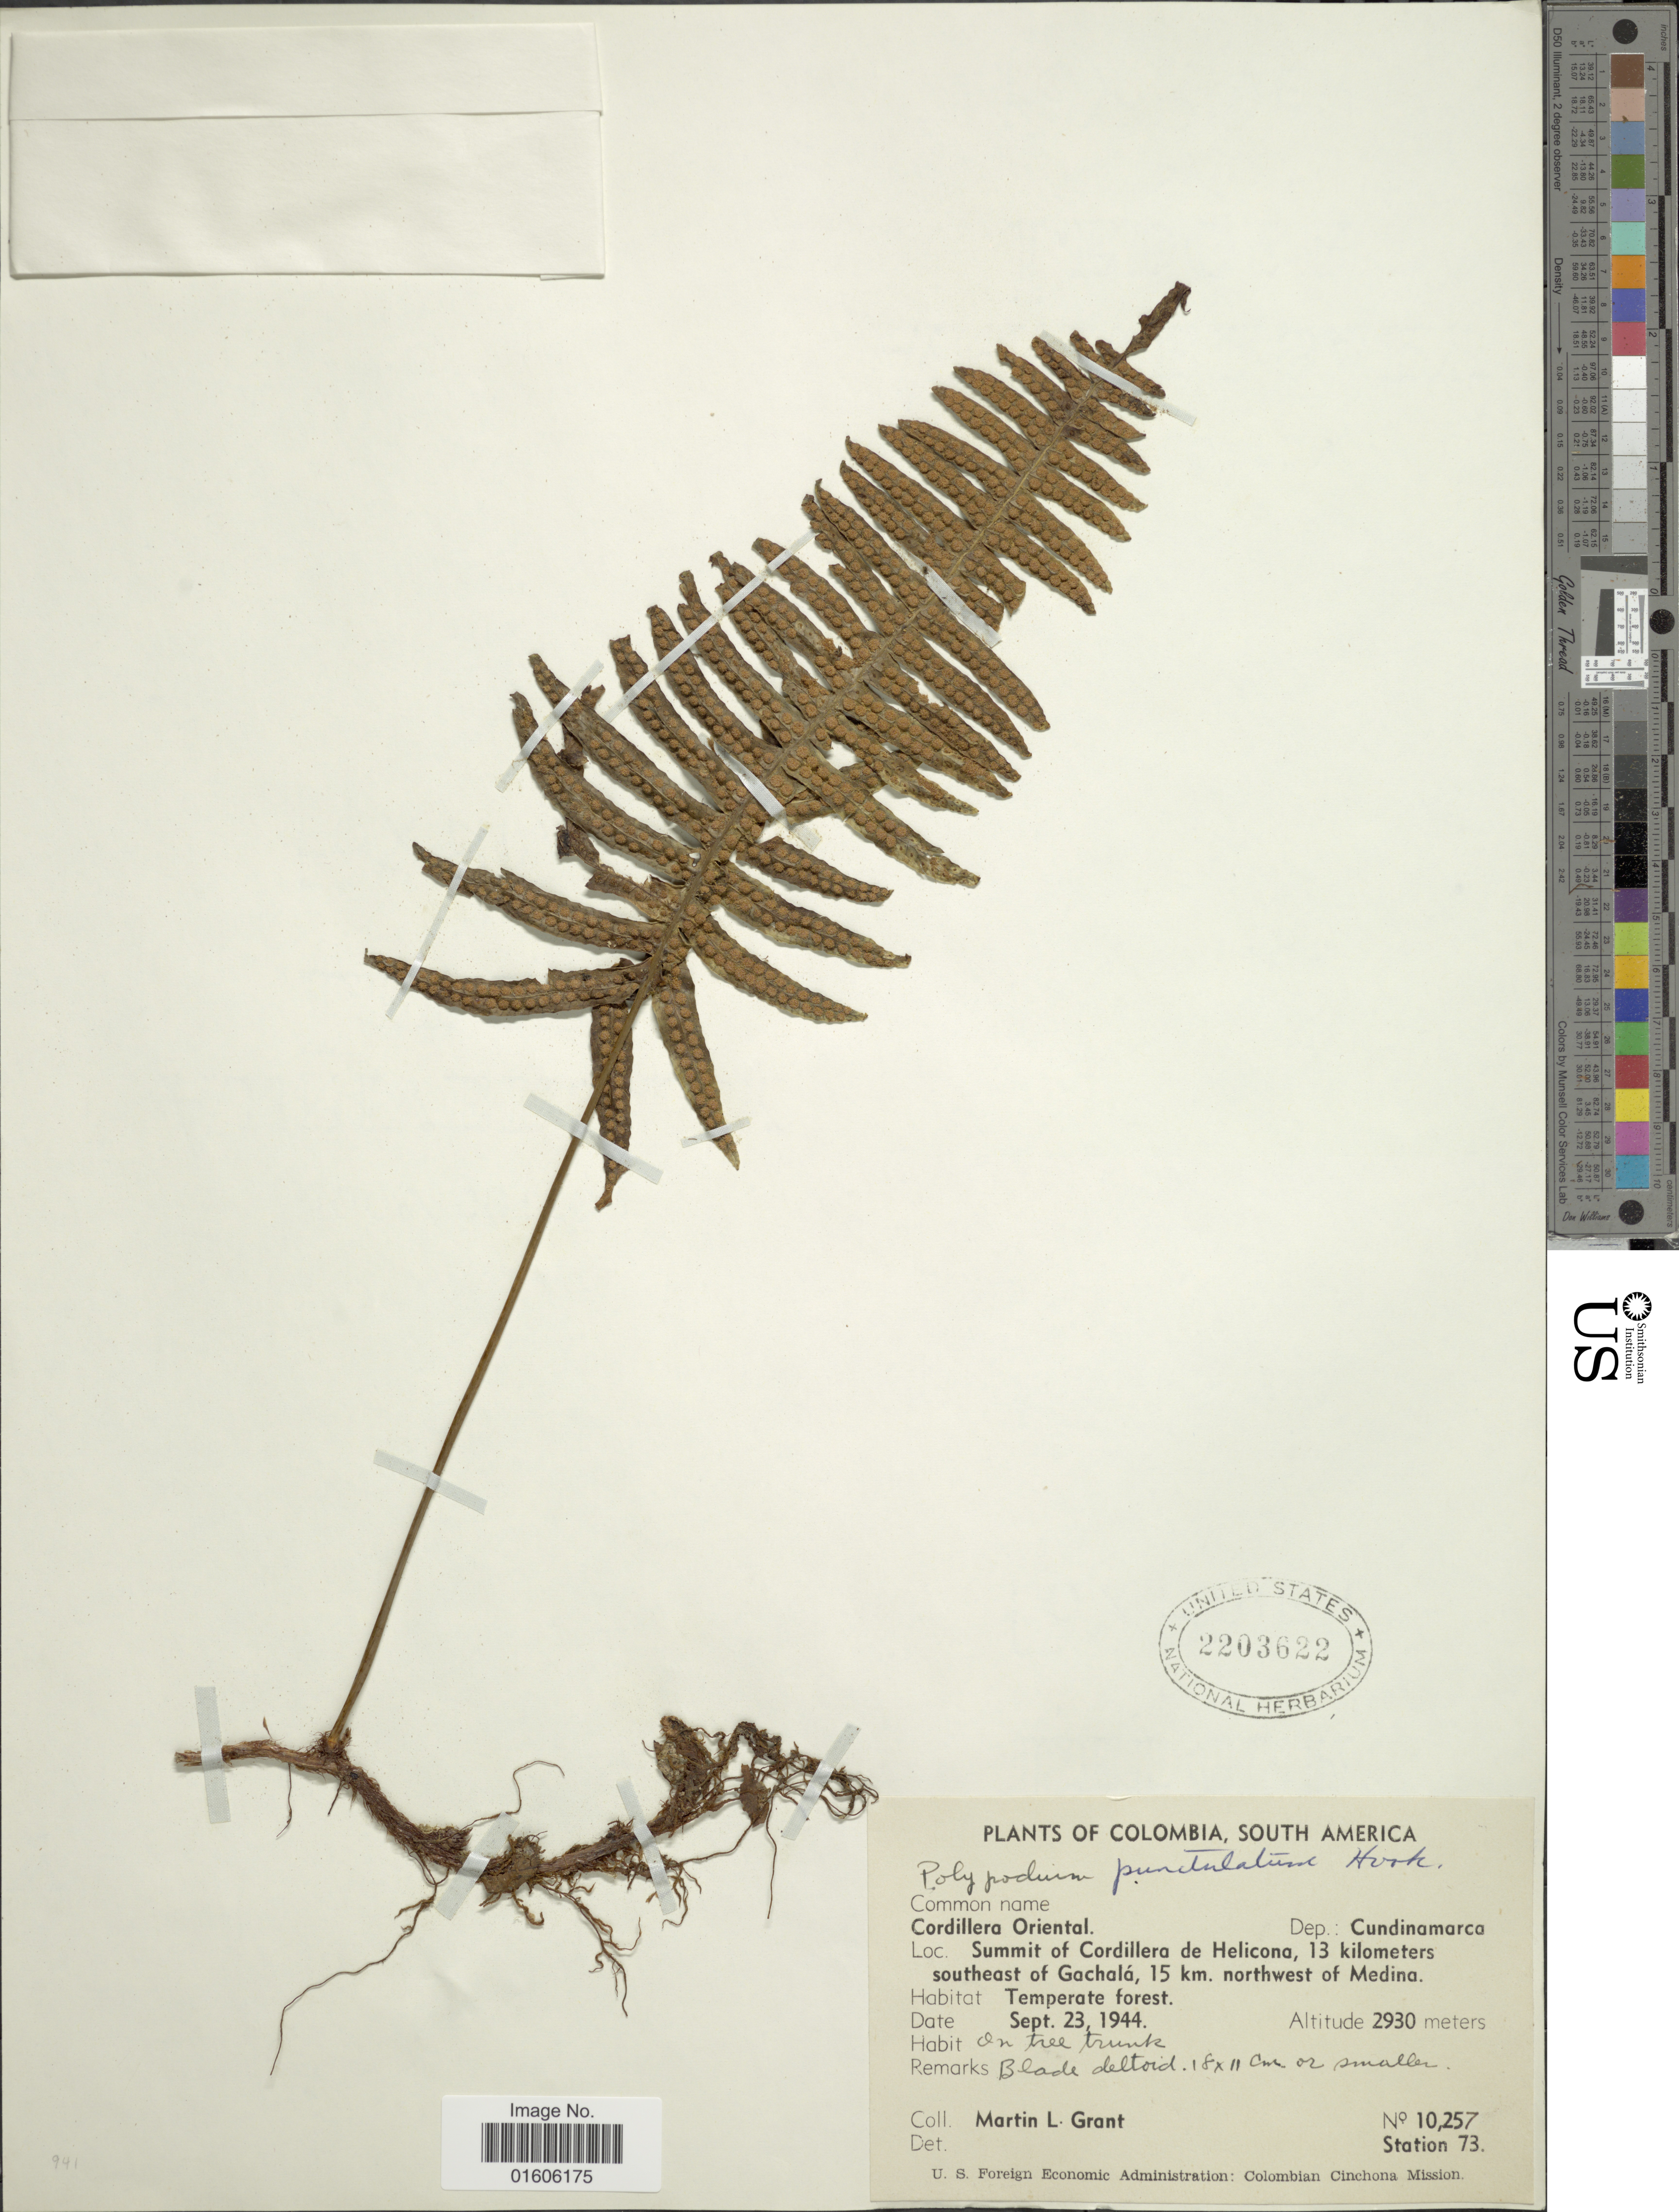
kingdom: Plantae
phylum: Tracheophyta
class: Polypodiopsida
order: Polypodiales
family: Polypodiaceae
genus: Serpocaulon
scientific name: Serpocaulon eleutherophlebium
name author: (Fée) A.R. Sm.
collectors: M. L. Grant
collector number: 10257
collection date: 1944-09-23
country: Colombia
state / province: Cundinamarca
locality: Cordillera Oriental. Dep.: Cundinamarca. Summit of Cordillera de Helicona, 13 kilometers southeast of Gachalá, 15 km. northwest of Medina.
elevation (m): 2930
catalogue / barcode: US 2203622